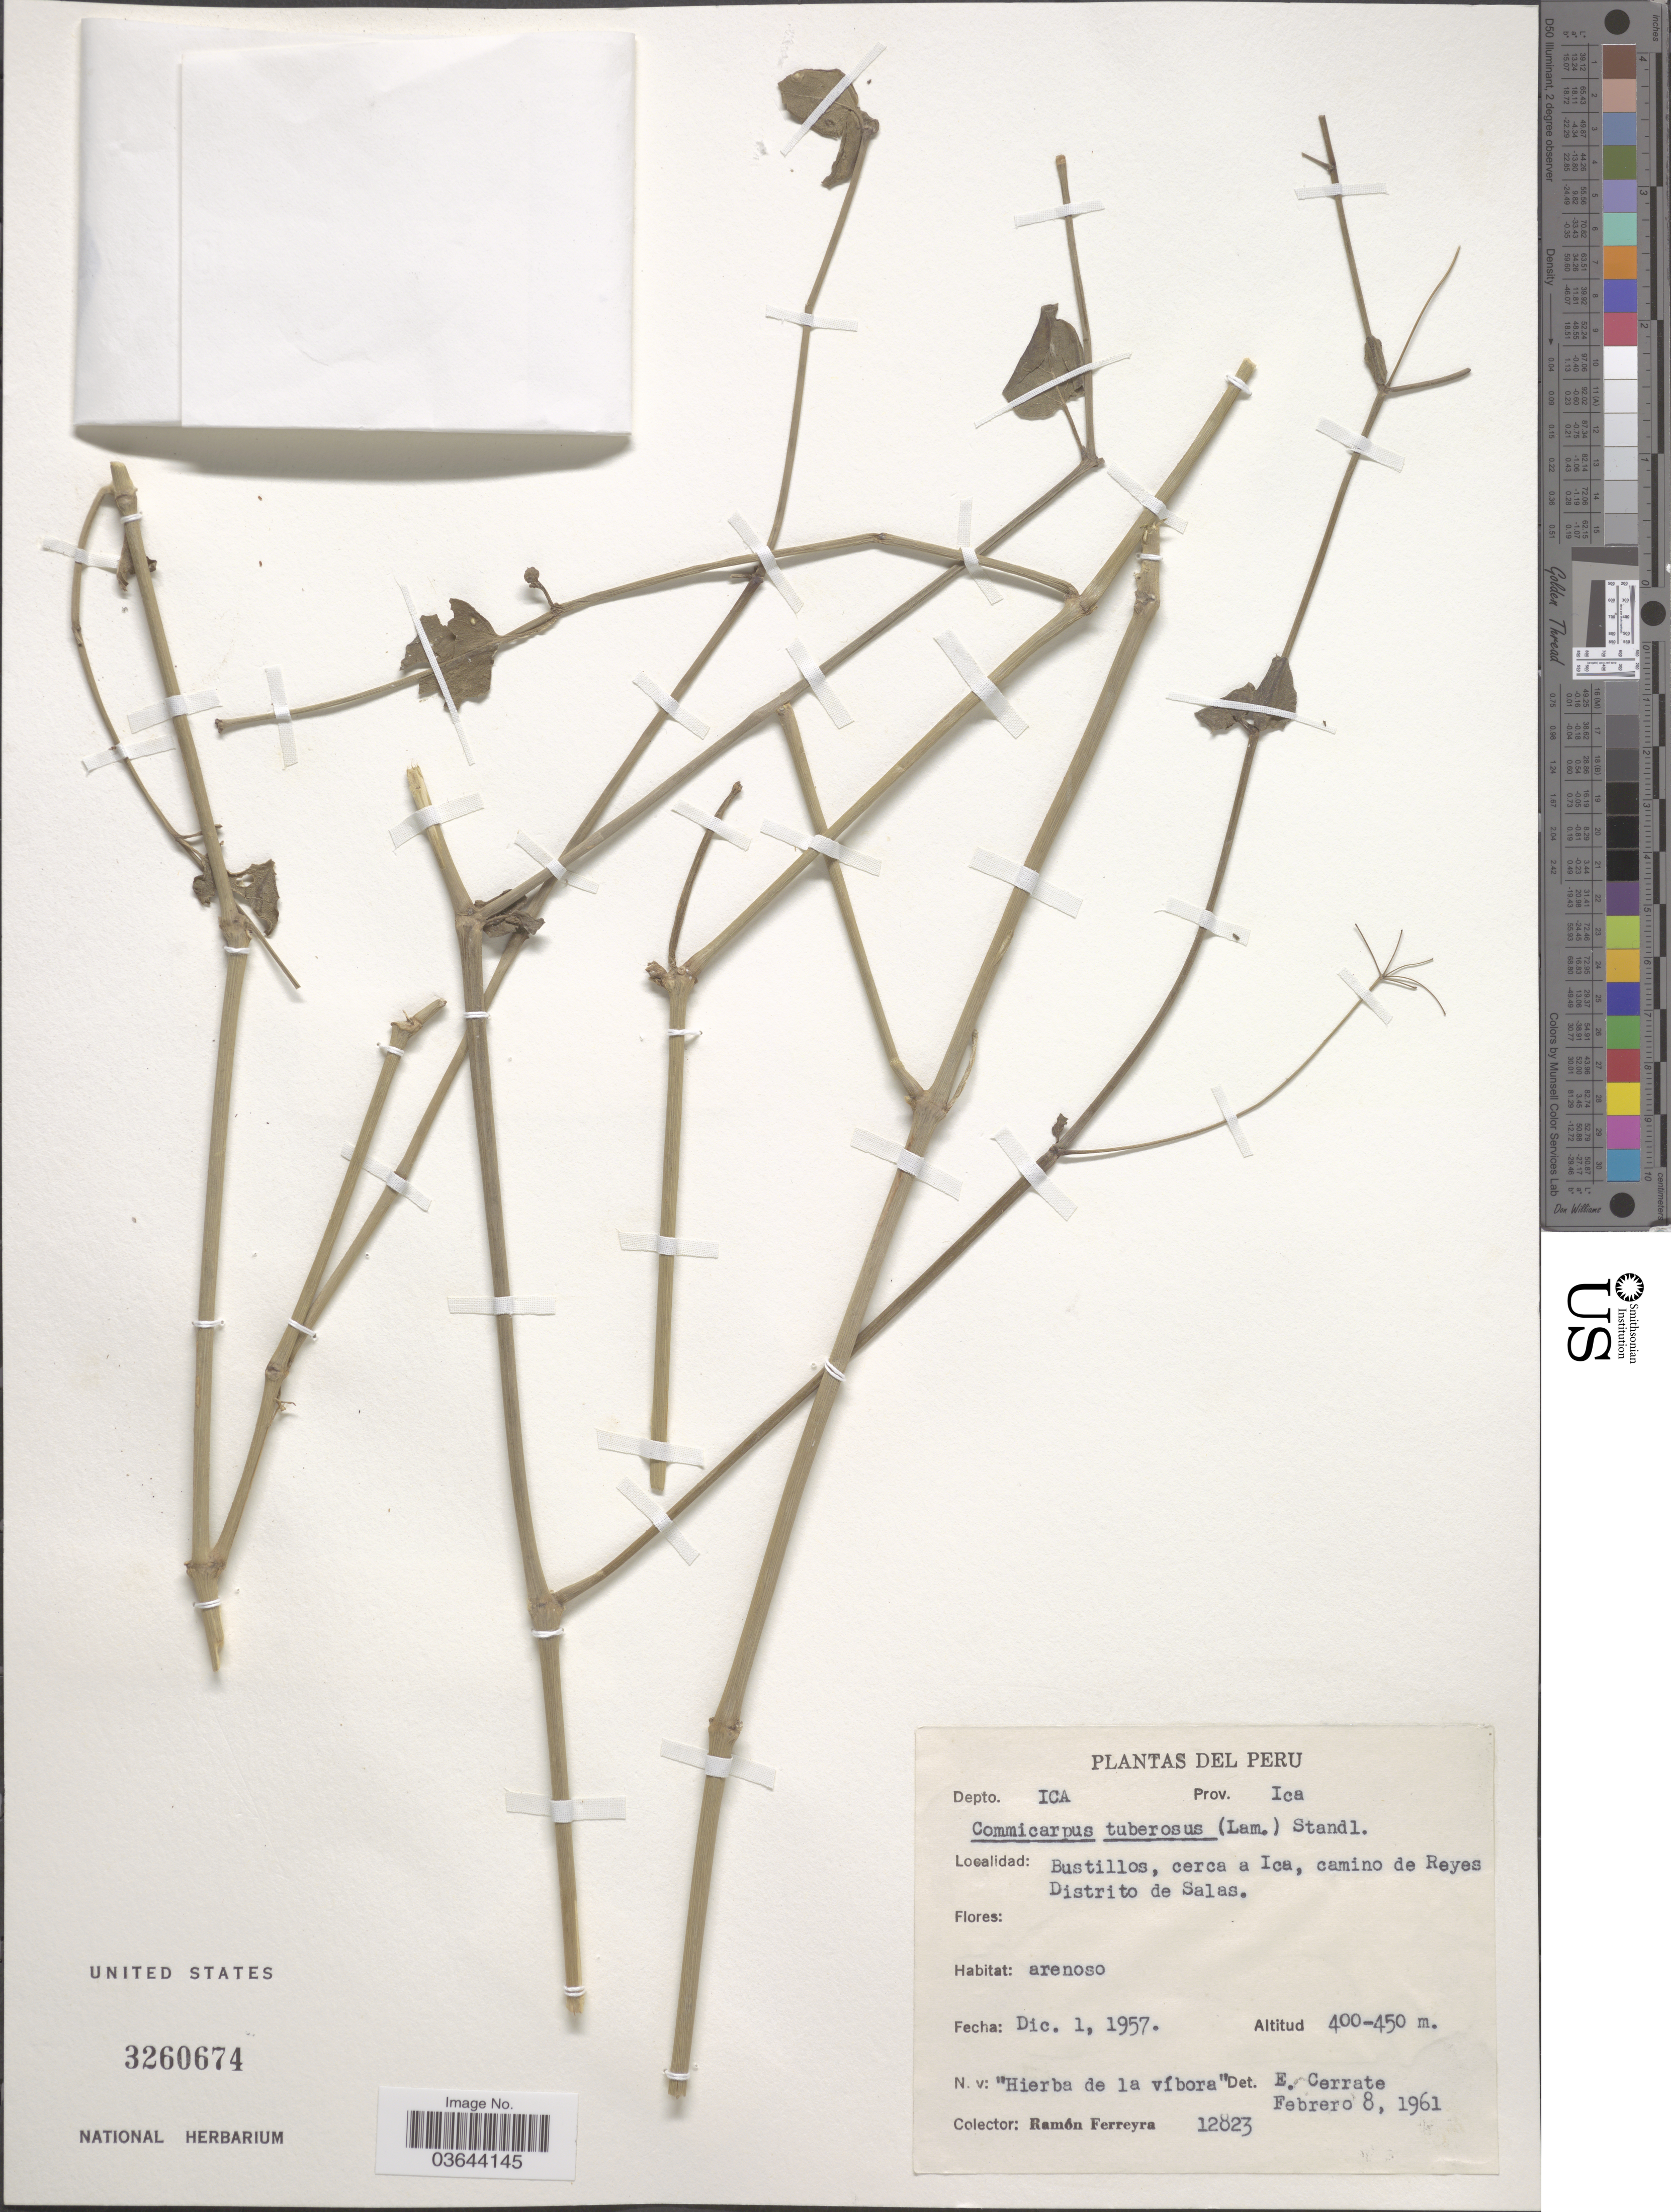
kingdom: Plantae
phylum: Tracheophyta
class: Magnoliopsida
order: Caryophyllales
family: Nyctaginaceae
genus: Commicarpus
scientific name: Commicarpus tuberosus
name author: (Lam.) Standl.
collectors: R. A. Ferreyra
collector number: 12823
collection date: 1957-12-01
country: Peru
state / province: Ica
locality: Depto. Ica. Prov. Ica. Bustillos, cerca a Ica, camino de Reyes. Distrito de Salas.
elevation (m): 400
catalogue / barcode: US 3260674